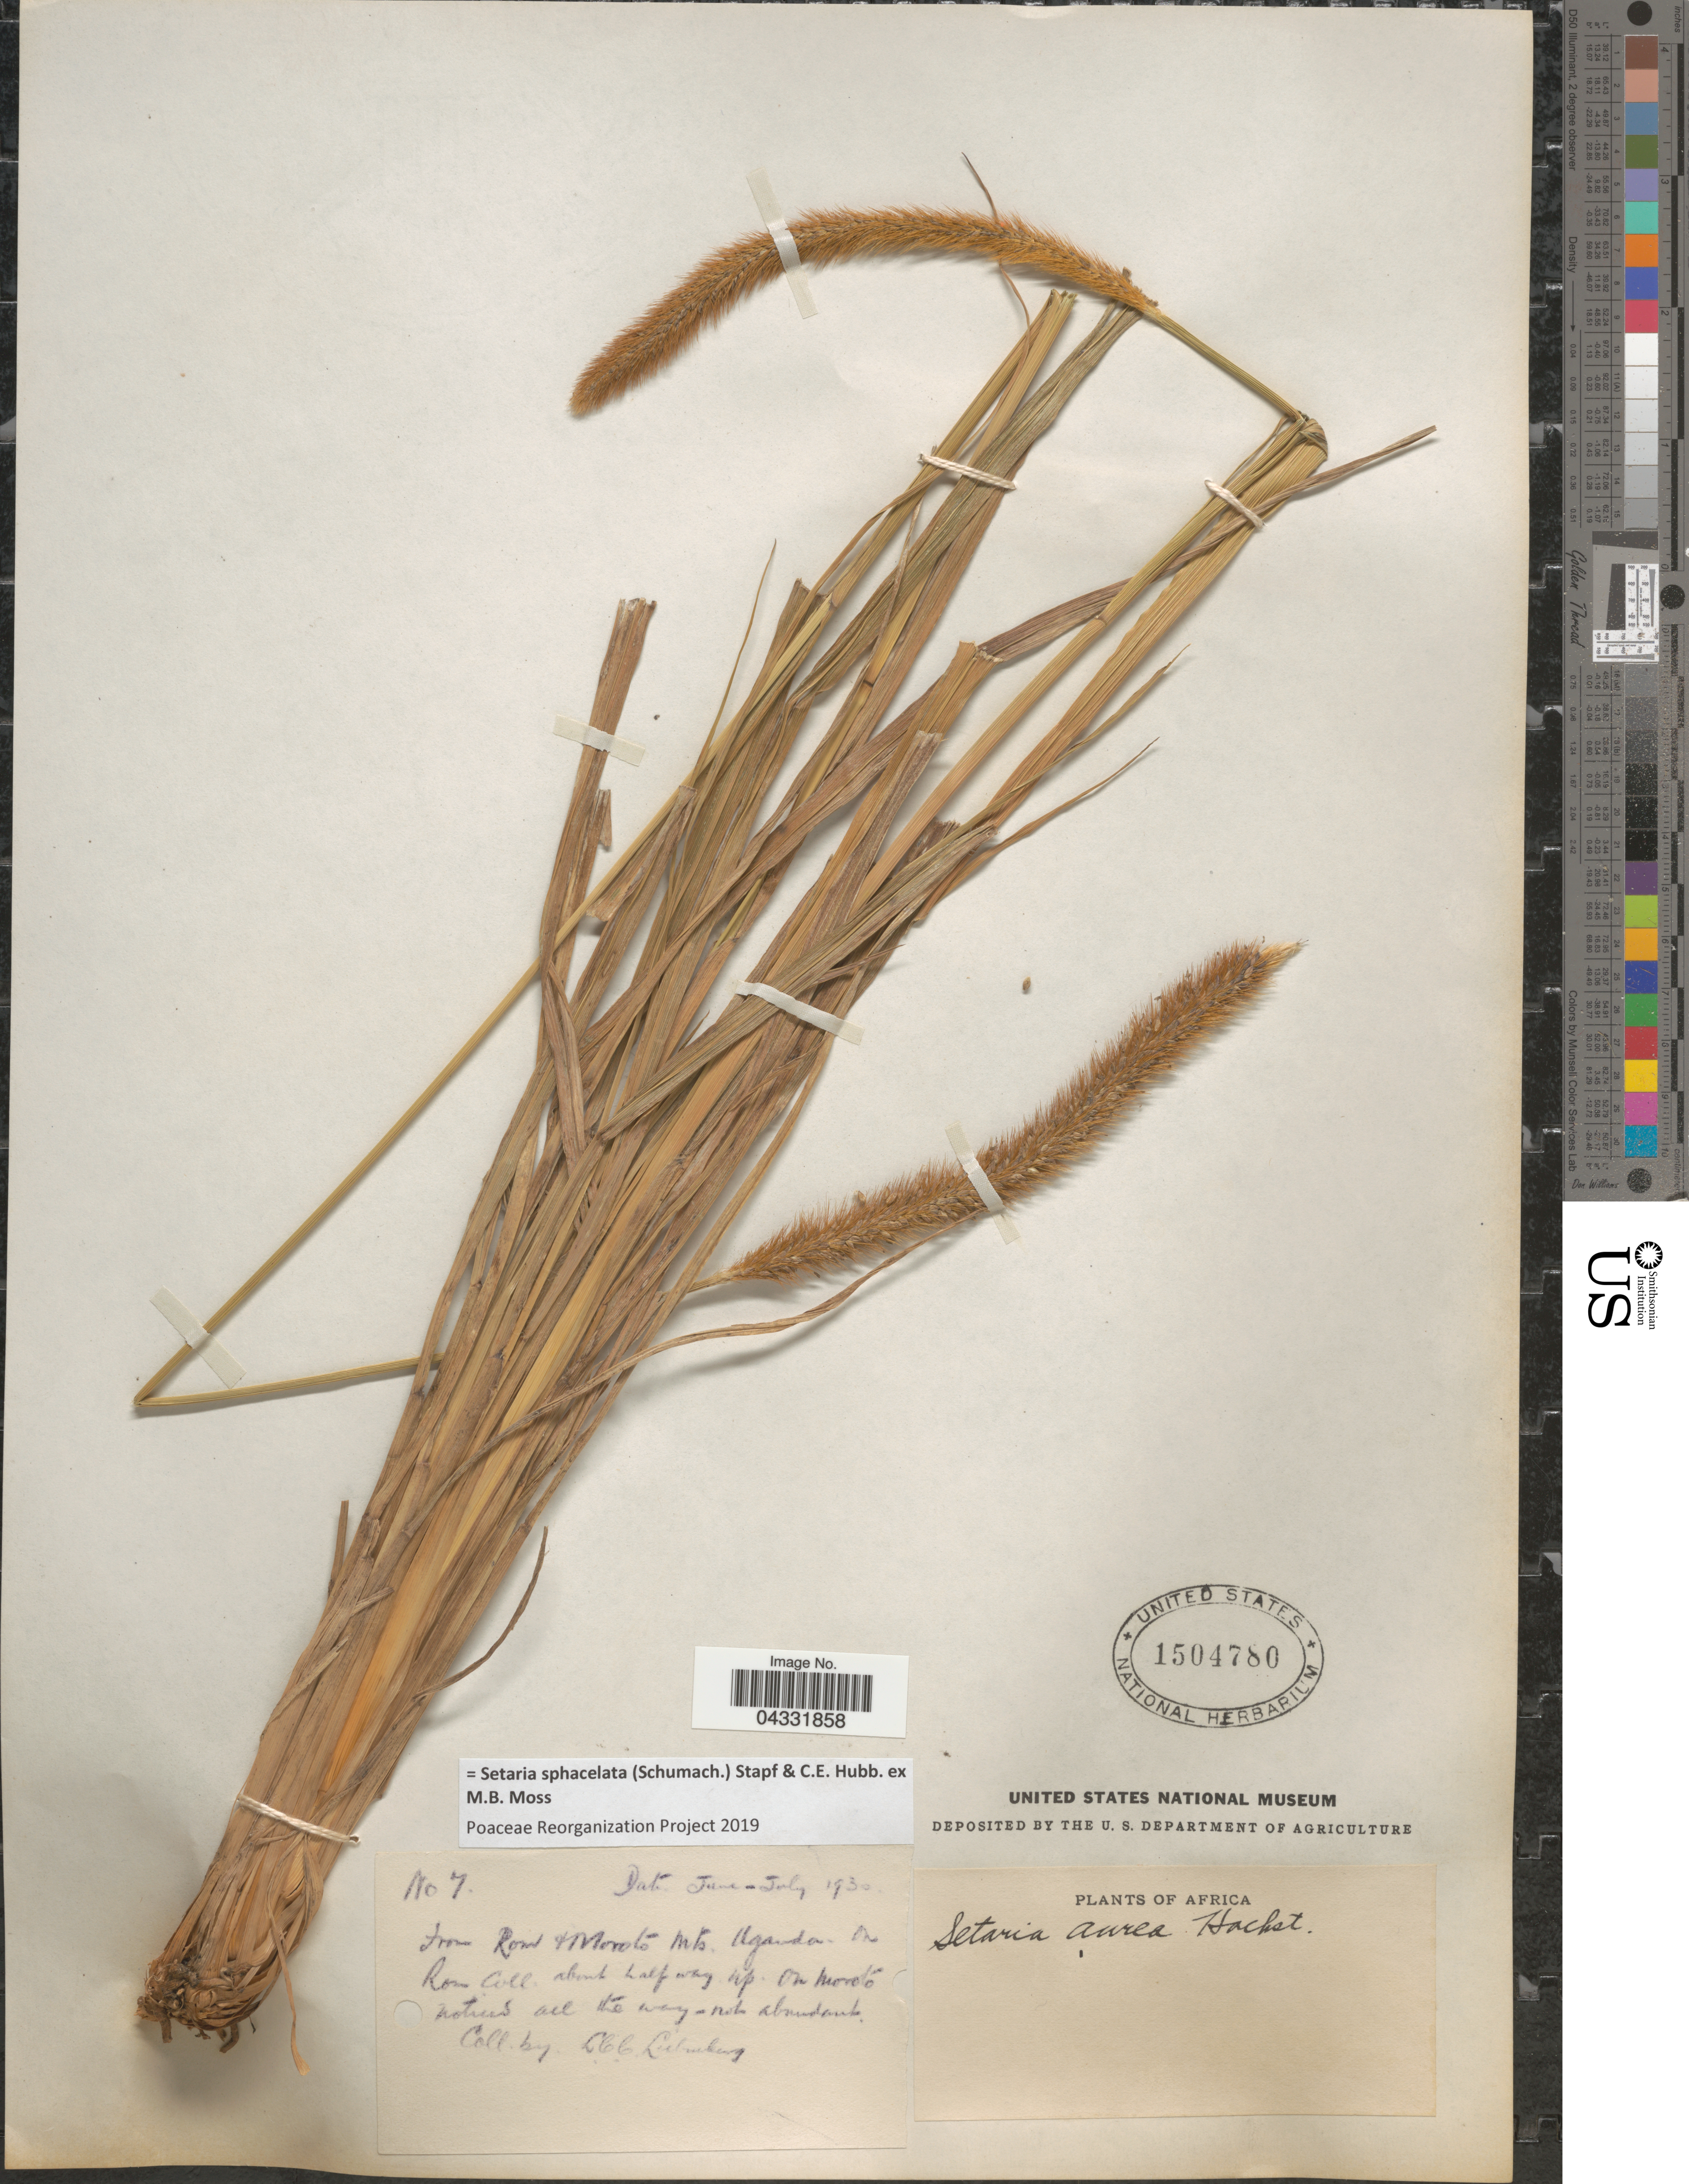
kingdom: Plantae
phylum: Tracheophyta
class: Liliopsida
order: Poales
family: Poaceae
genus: Setaria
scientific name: Setaria sphacelata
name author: (Schumach.) Stapf & Hubb. ex Moss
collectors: L. Liebenberg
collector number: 7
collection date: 1930-06/1930-07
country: Uganda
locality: From Rom & Moroto Mts. On Rom. Coll about half way up. On Moroto montius all the way.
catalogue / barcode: US 1504780